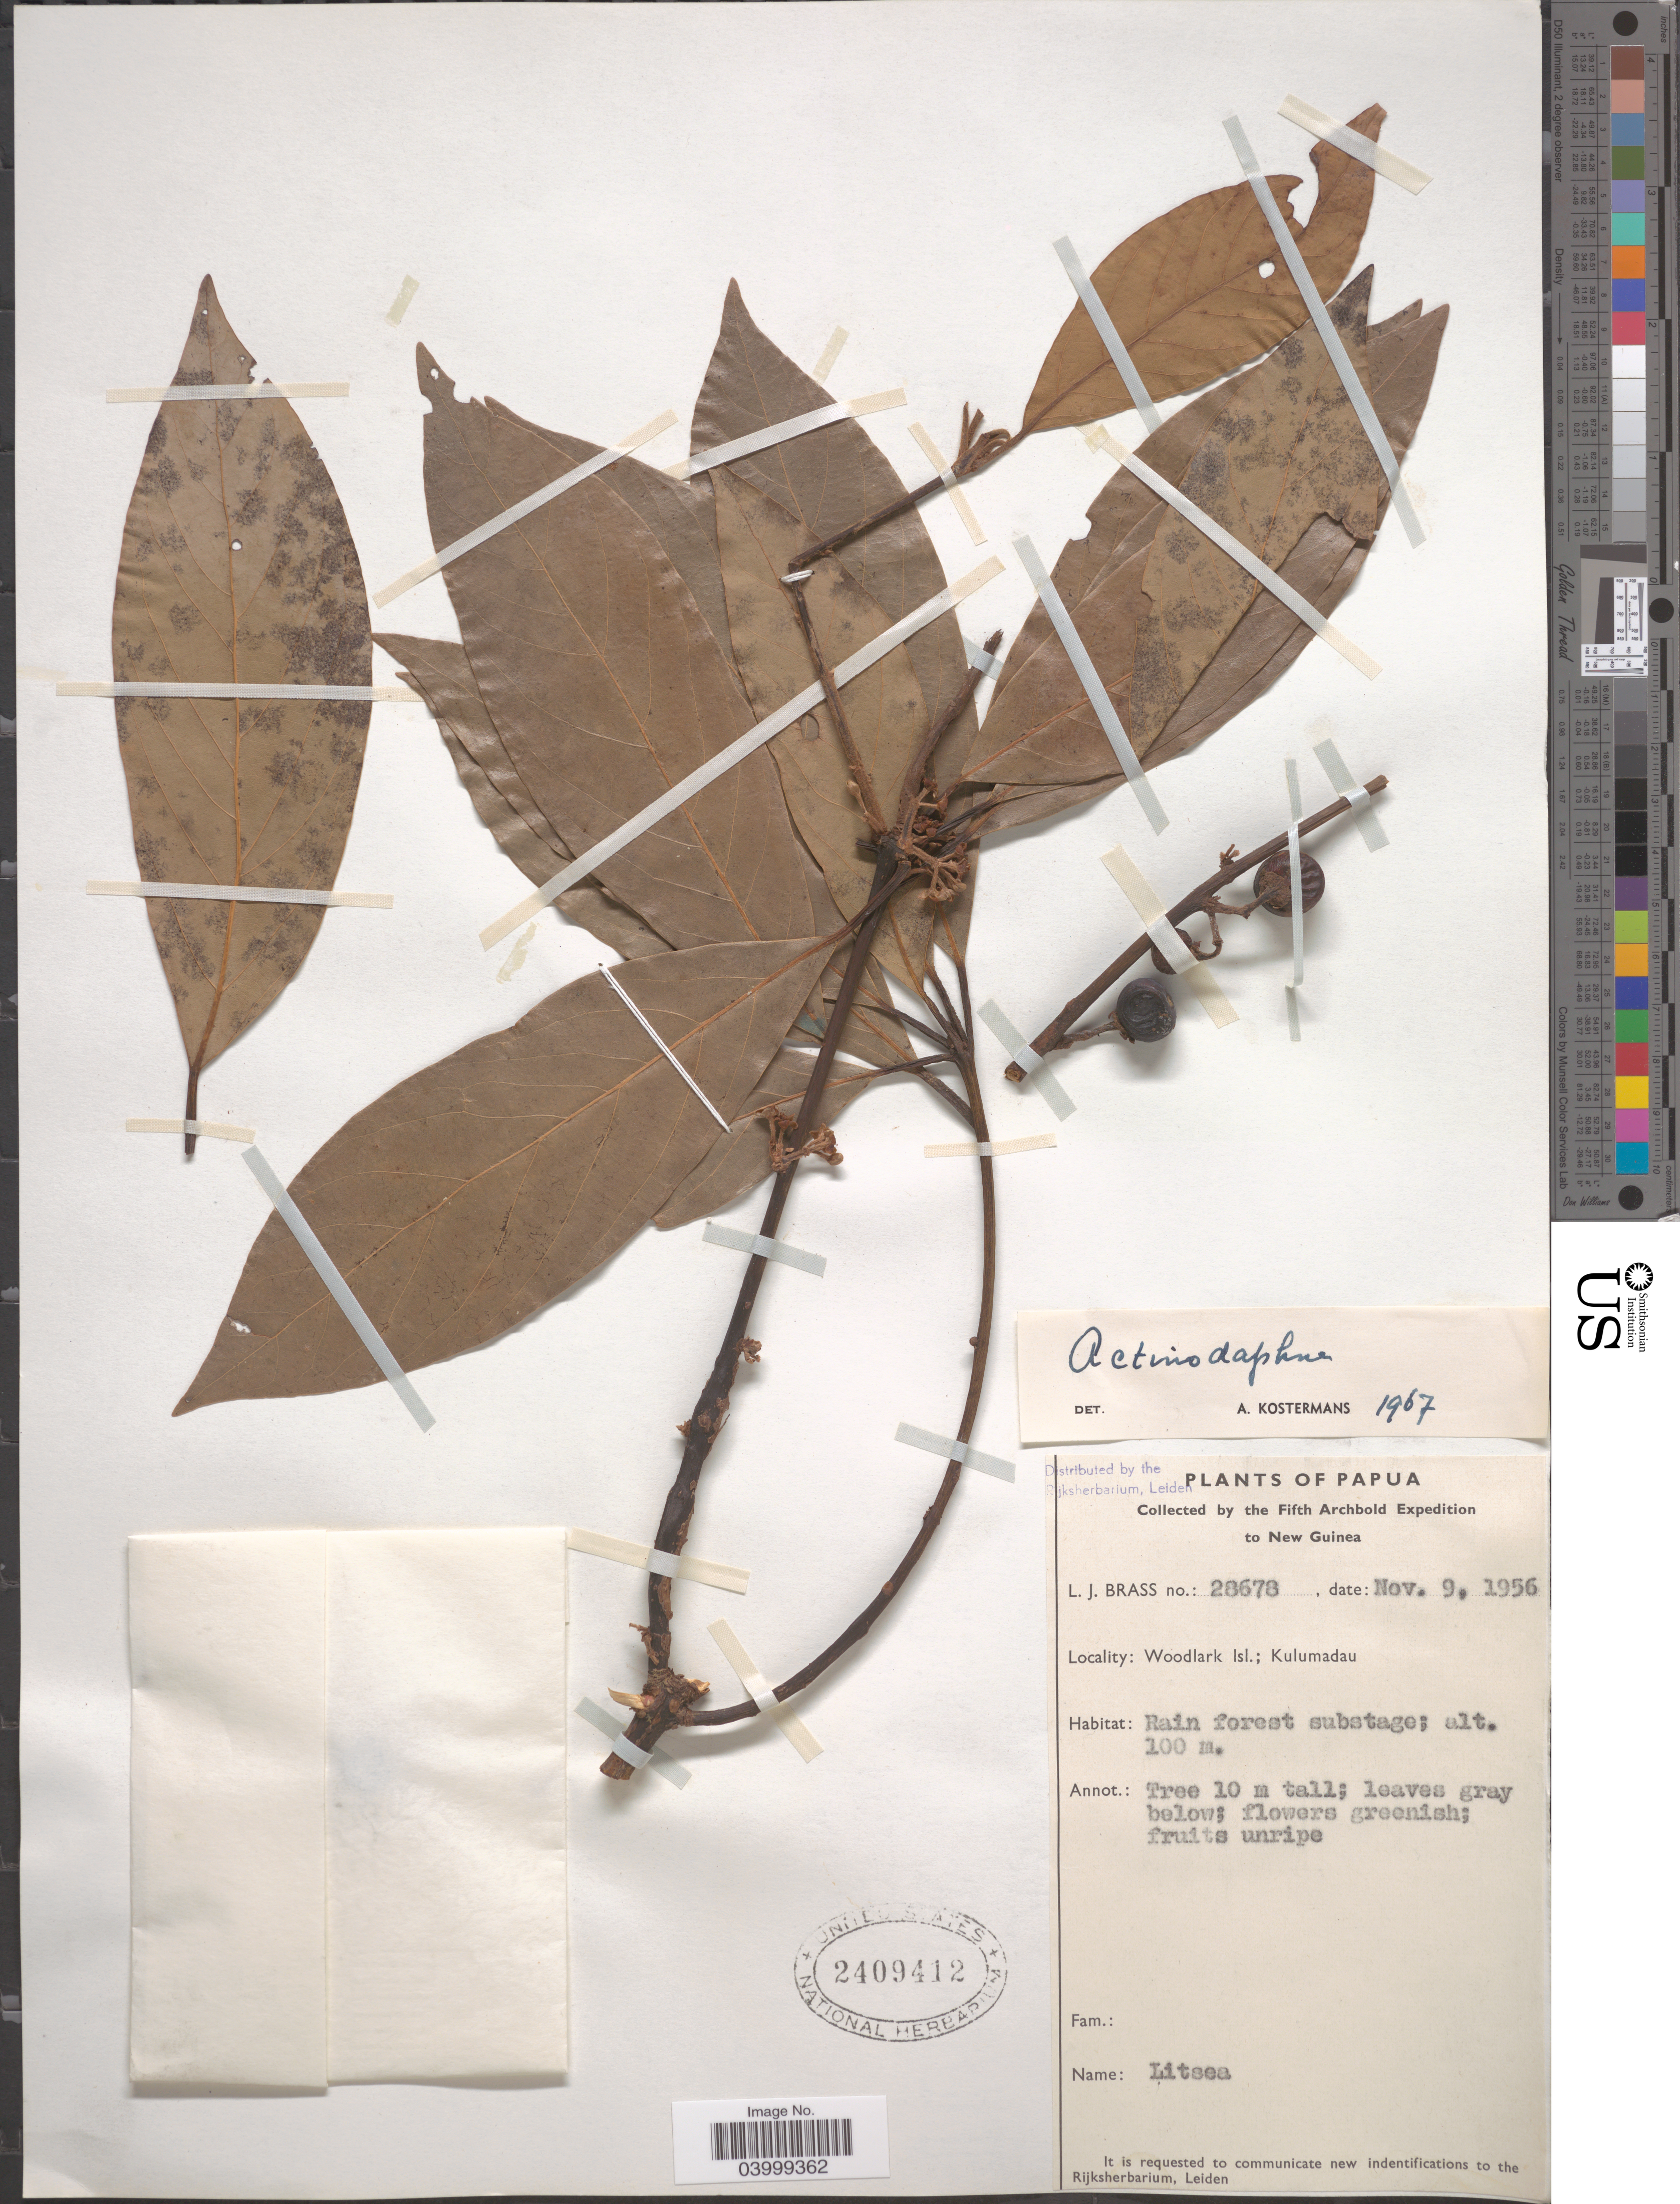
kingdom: Plantae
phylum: Tracheophyta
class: Magnoliopsida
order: Laurales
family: Lauraceae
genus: Actinodaphne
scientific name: Actinodaphne sp.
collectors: L. J. Brass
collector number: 28678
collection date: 1956-11-09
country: Papua New Guinea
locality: New Guinea. Woodlark Isl.; Kulumadau.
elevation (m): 100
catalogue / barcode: US 2409412